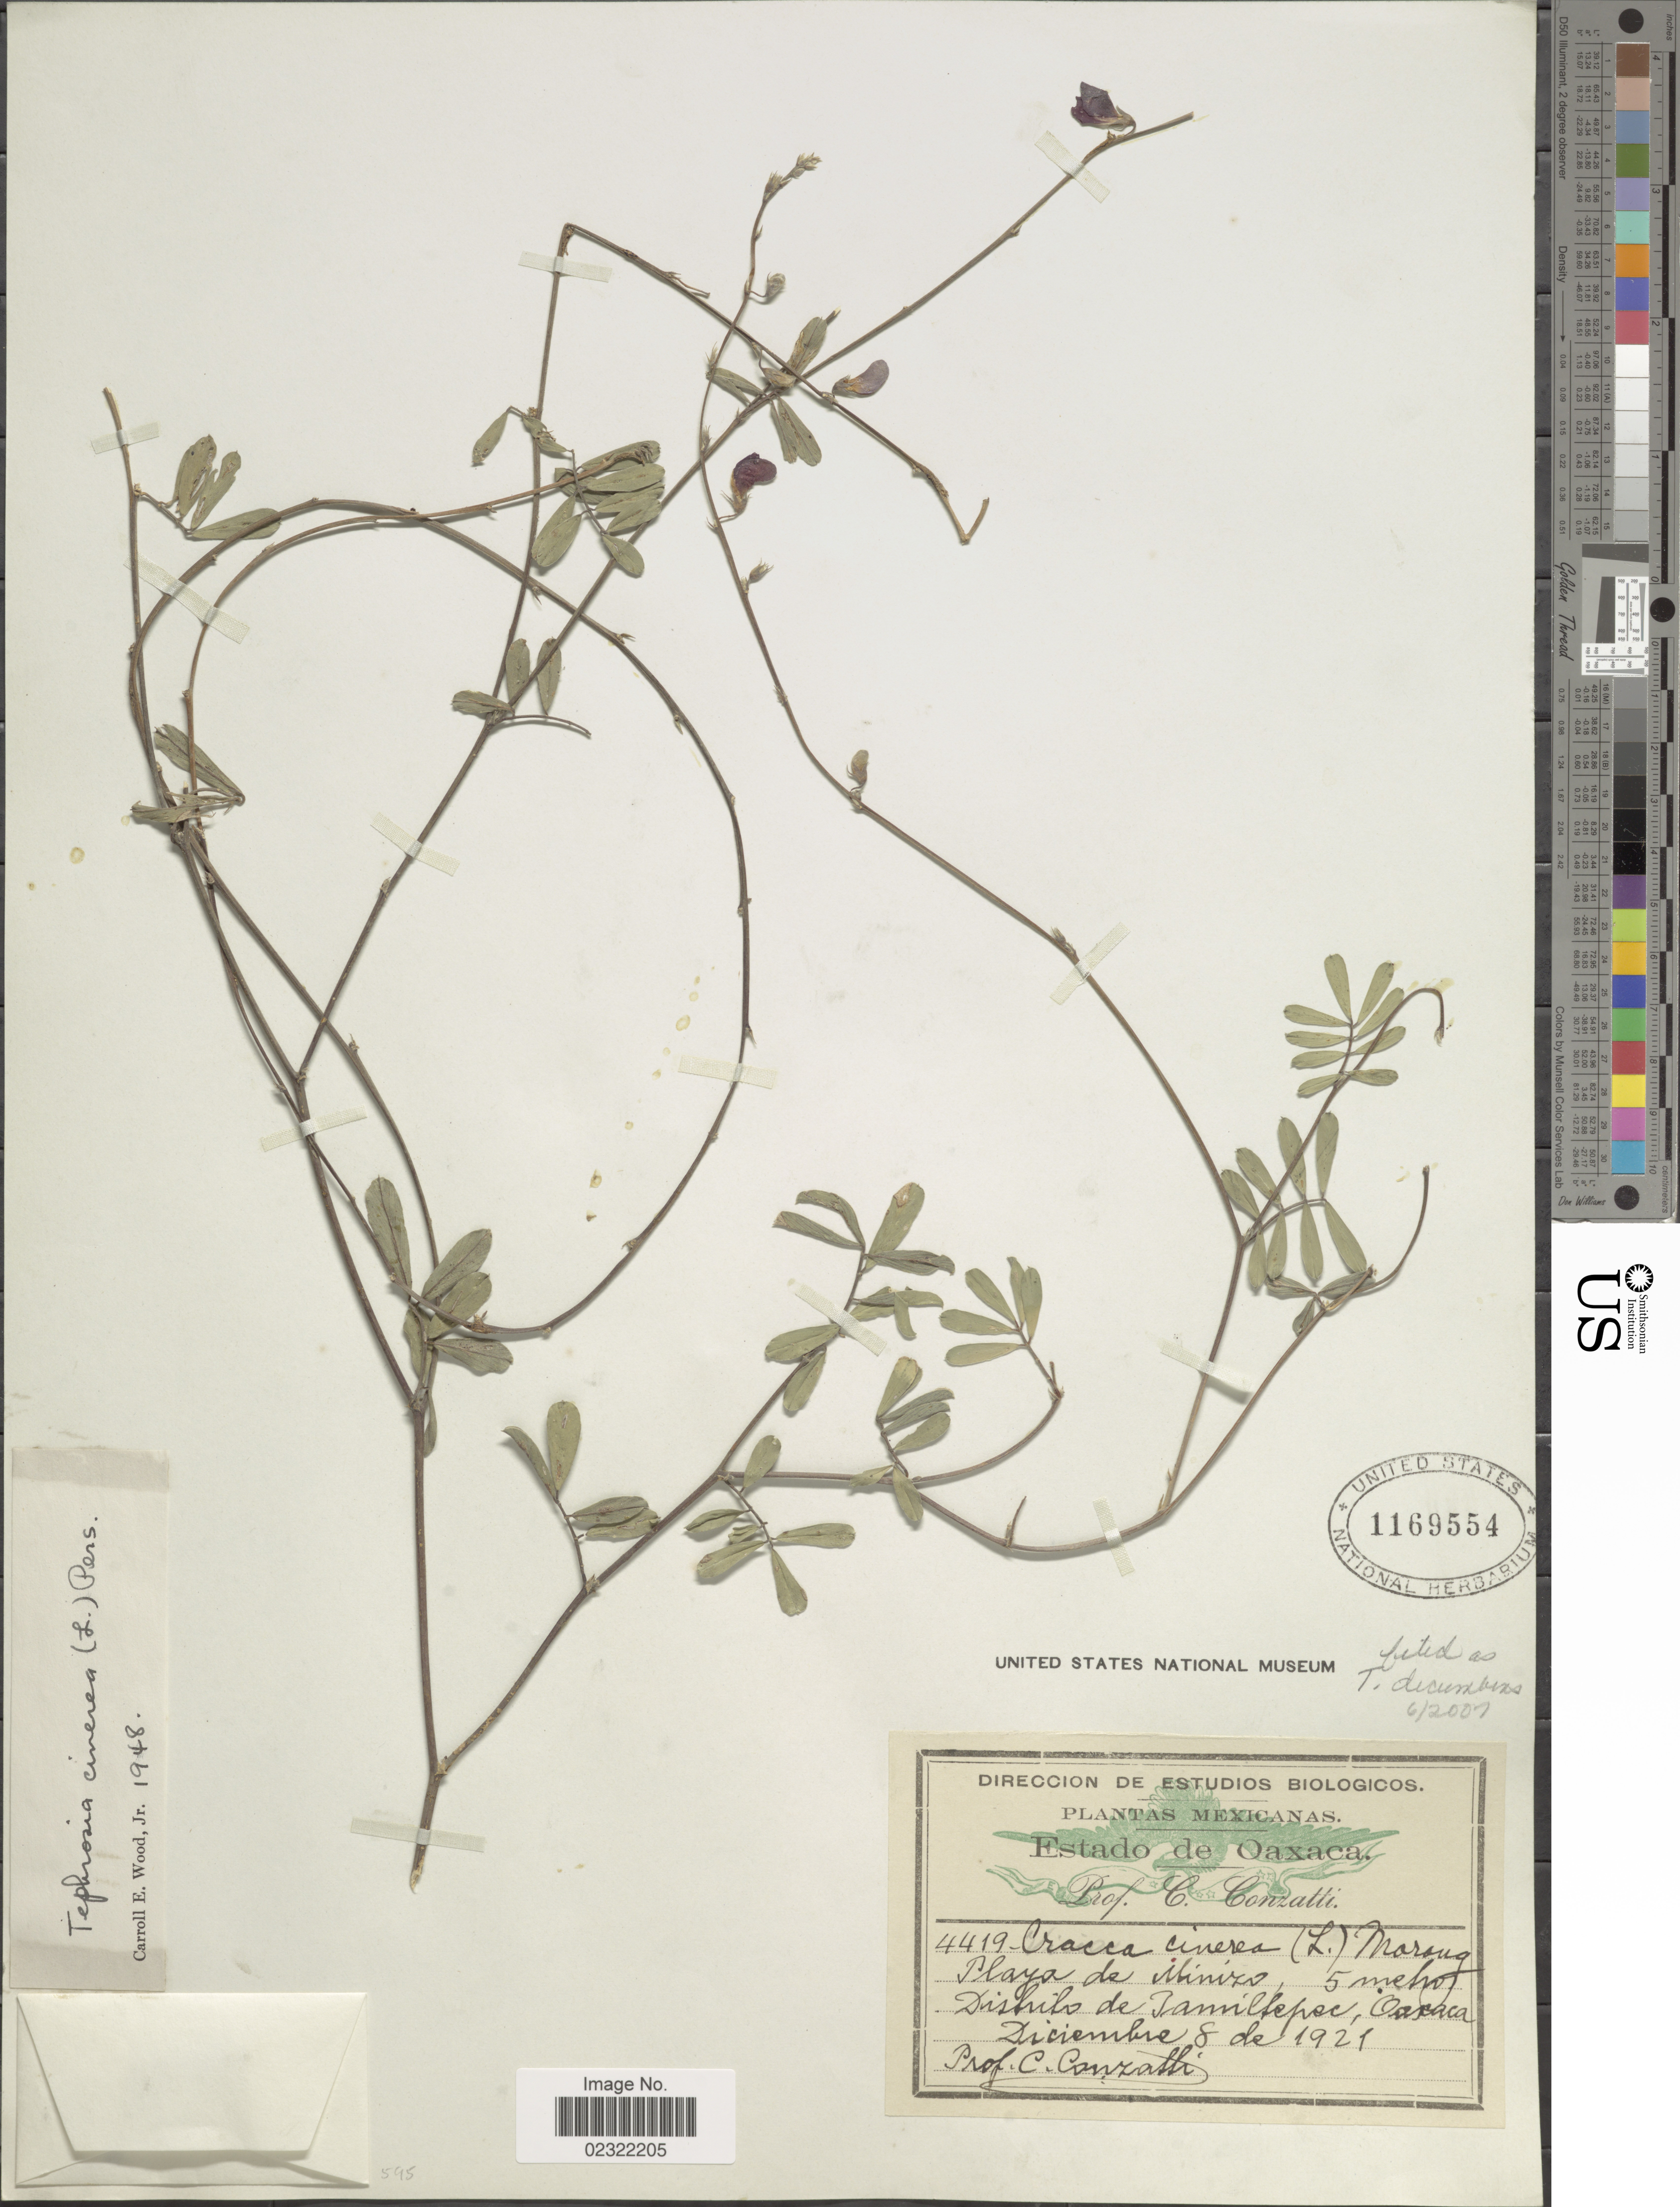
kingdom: Plantae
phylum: Tracheophyta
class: Magnoliopsida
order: Fabales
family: Fabaceae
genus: Tephrosia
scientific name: Tephrosia decumbens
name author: Benth.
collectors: C. Conzatti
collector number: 4419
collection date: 1921-12-08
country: Mexico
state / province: Oaxaca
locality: Play de Minas, Distrito de Tamiltepec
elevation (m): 5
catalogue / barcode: US 1169554